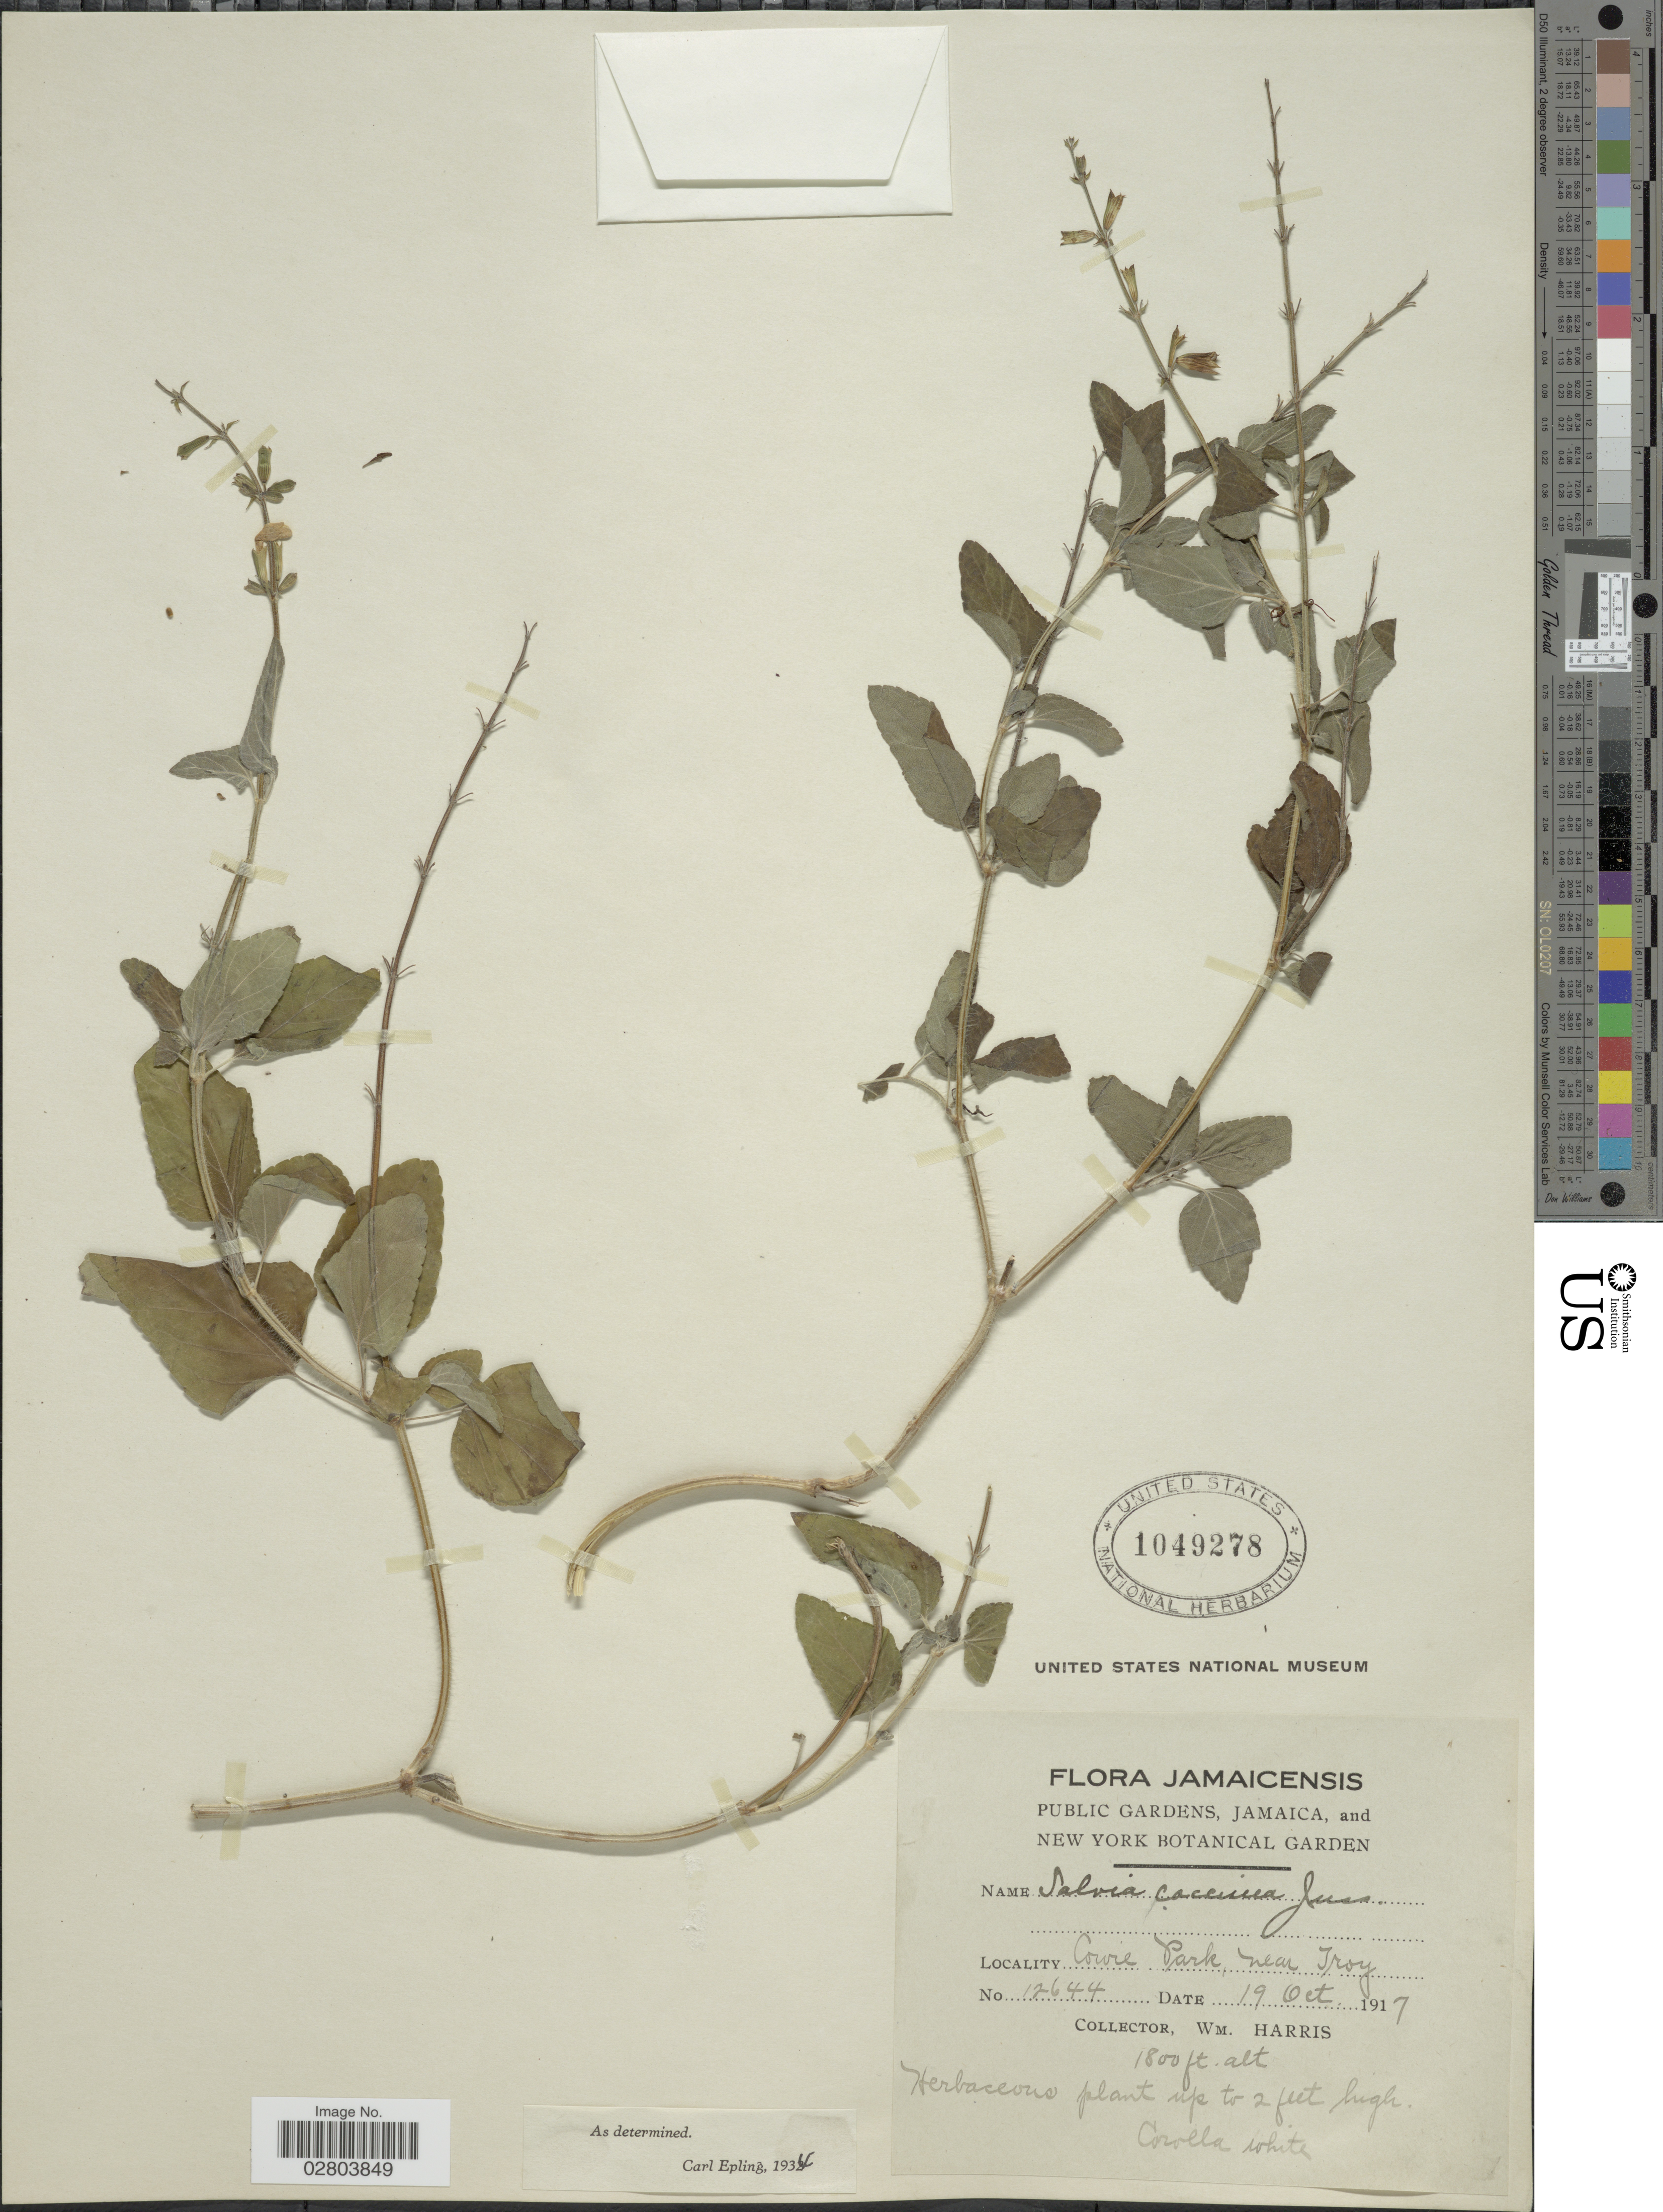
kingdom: Plantae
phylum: Tracheophyta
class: Magnoliopsida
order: Lamiales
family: Lamiaceae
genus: Salvia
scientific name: Salvia coccinea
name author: Etlinger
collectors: W. H. Harris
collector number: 12644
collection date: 1917-10-19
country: Jamaica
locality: Jamaicensis. Cowie Park, near Troy.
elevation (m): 549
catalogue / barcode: US 1049278